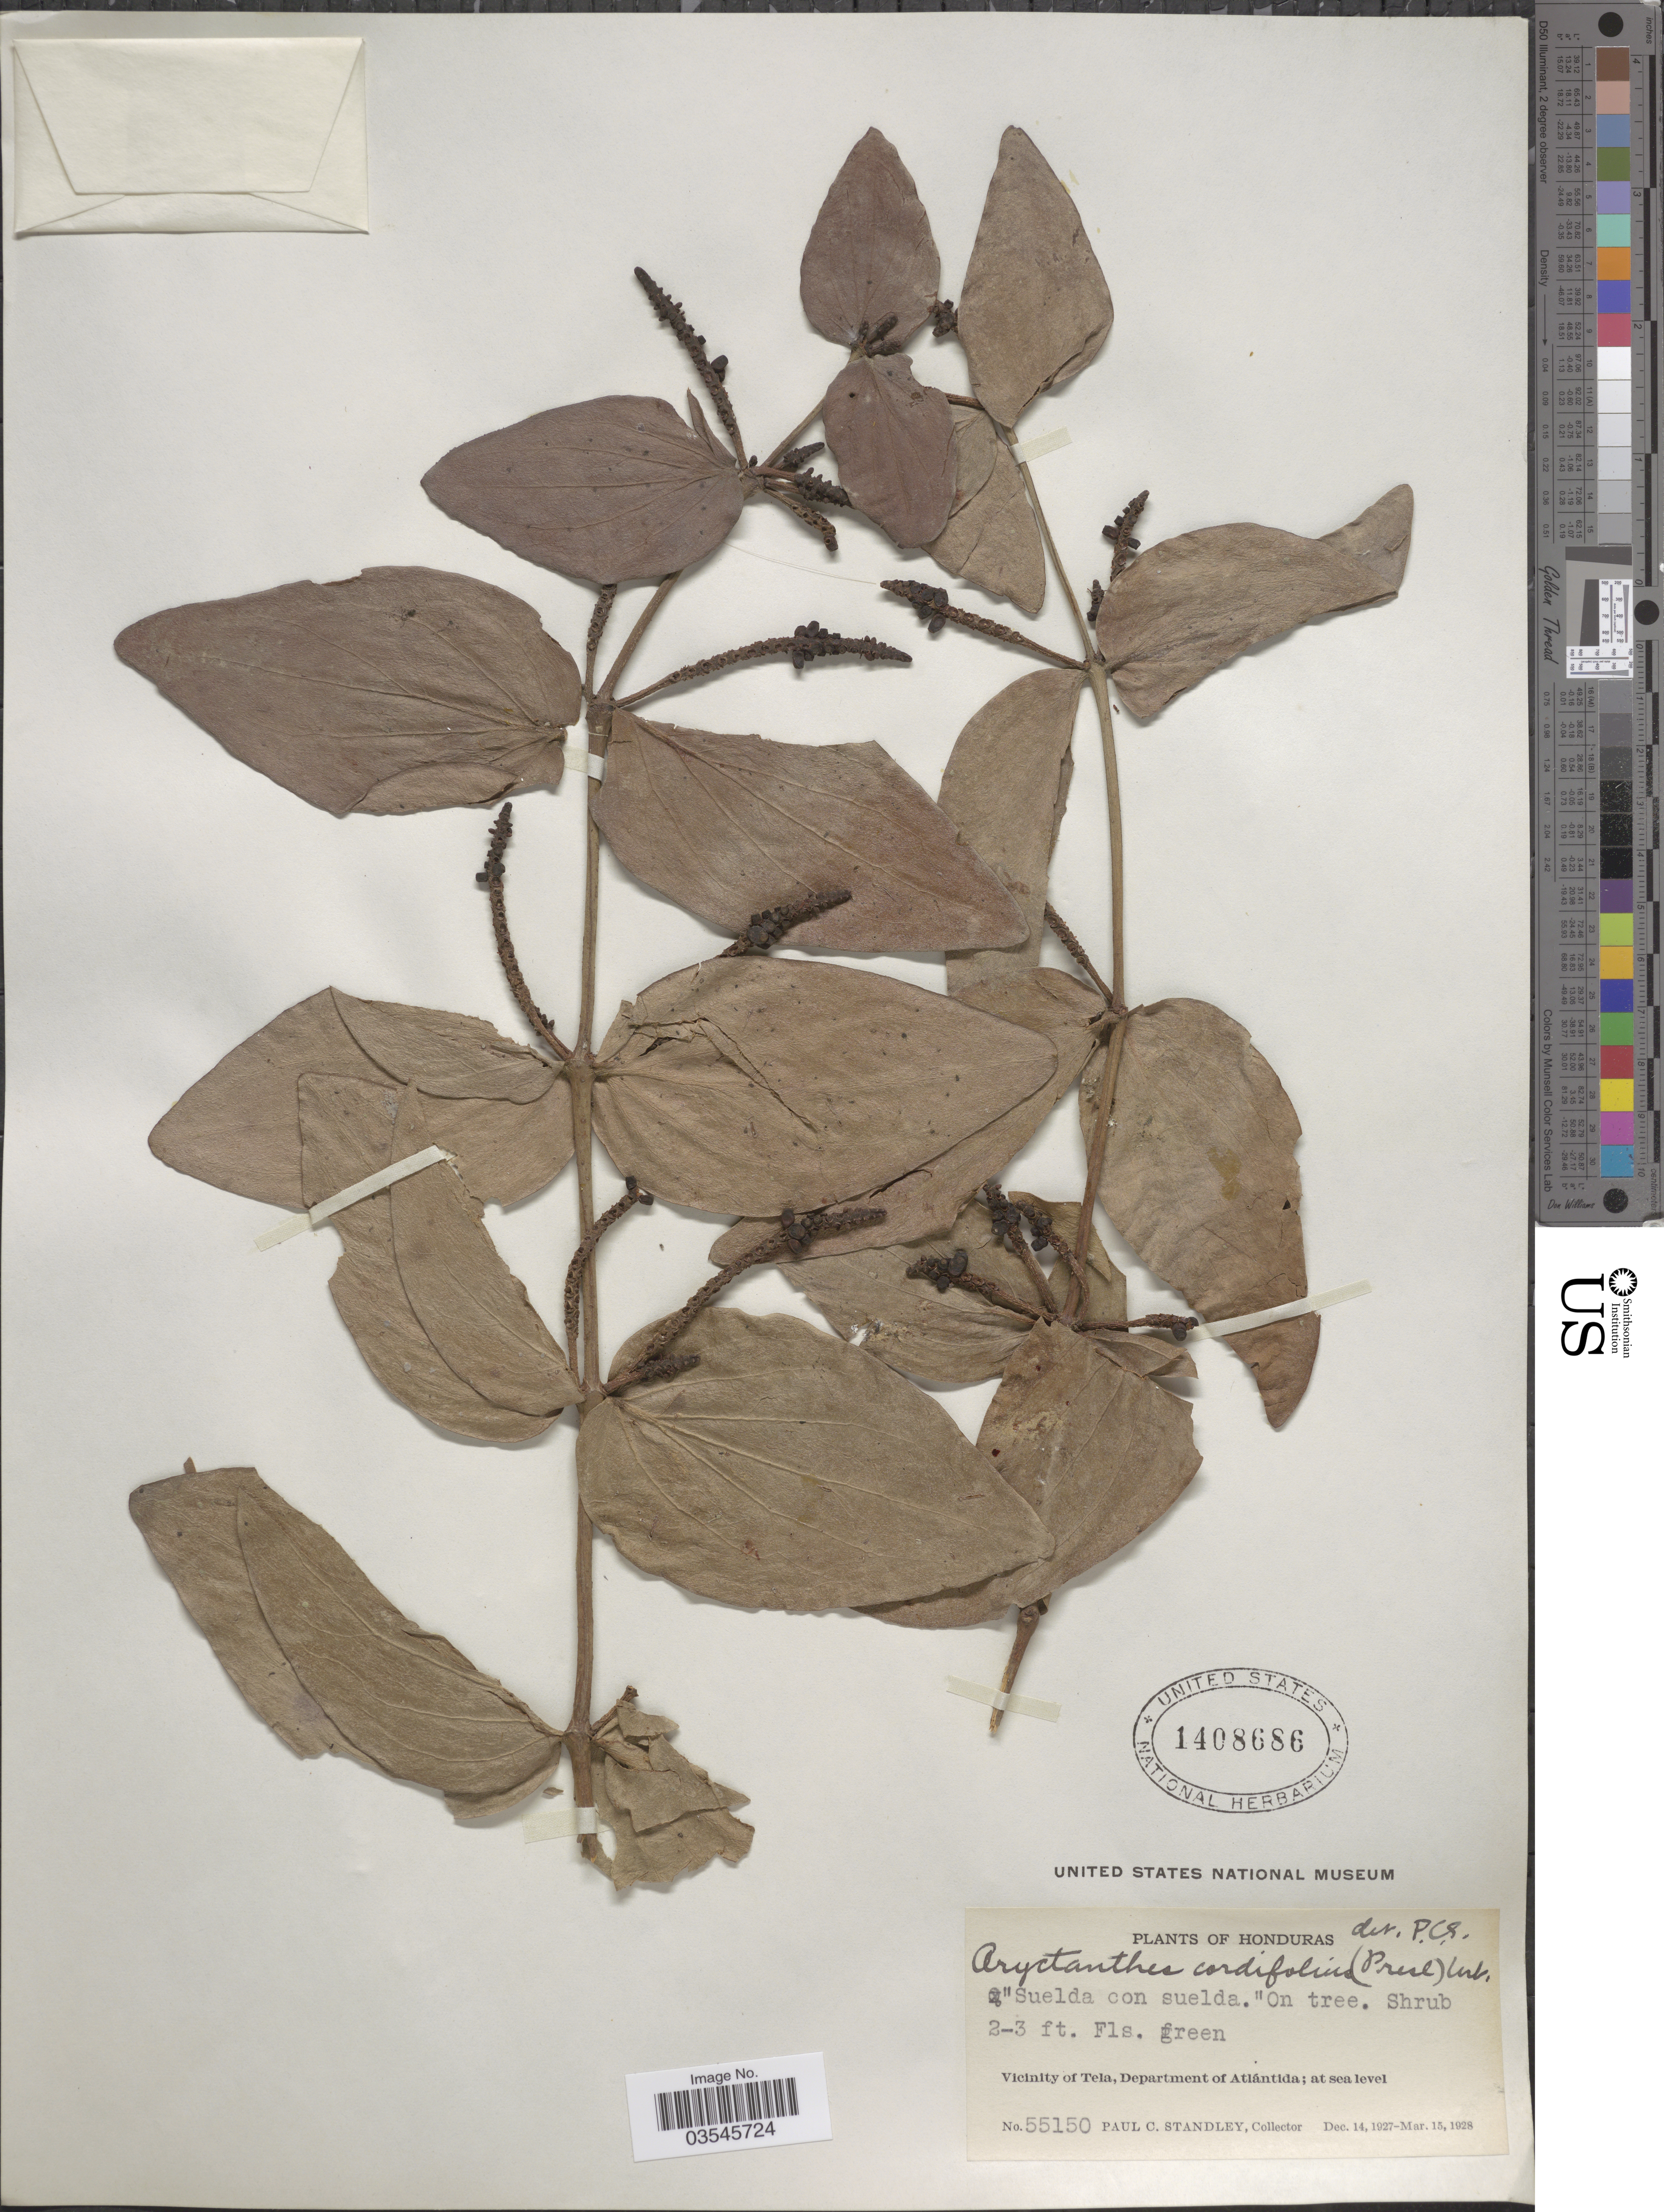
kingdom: Plantae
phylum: Tracheophyta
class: Magnoliopsida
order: Santalales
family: Loranthaceae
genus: Oryctanthus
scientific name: Oryctanthus cordifolius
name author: (C. Presl) Urb.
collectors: P. C. Standley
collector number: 55150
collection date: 1927-12-14/1928-03-15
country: Honduras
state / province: Atlántida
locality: Vicinity of Tela, Department of Atlántida.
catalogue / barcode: US 1408686